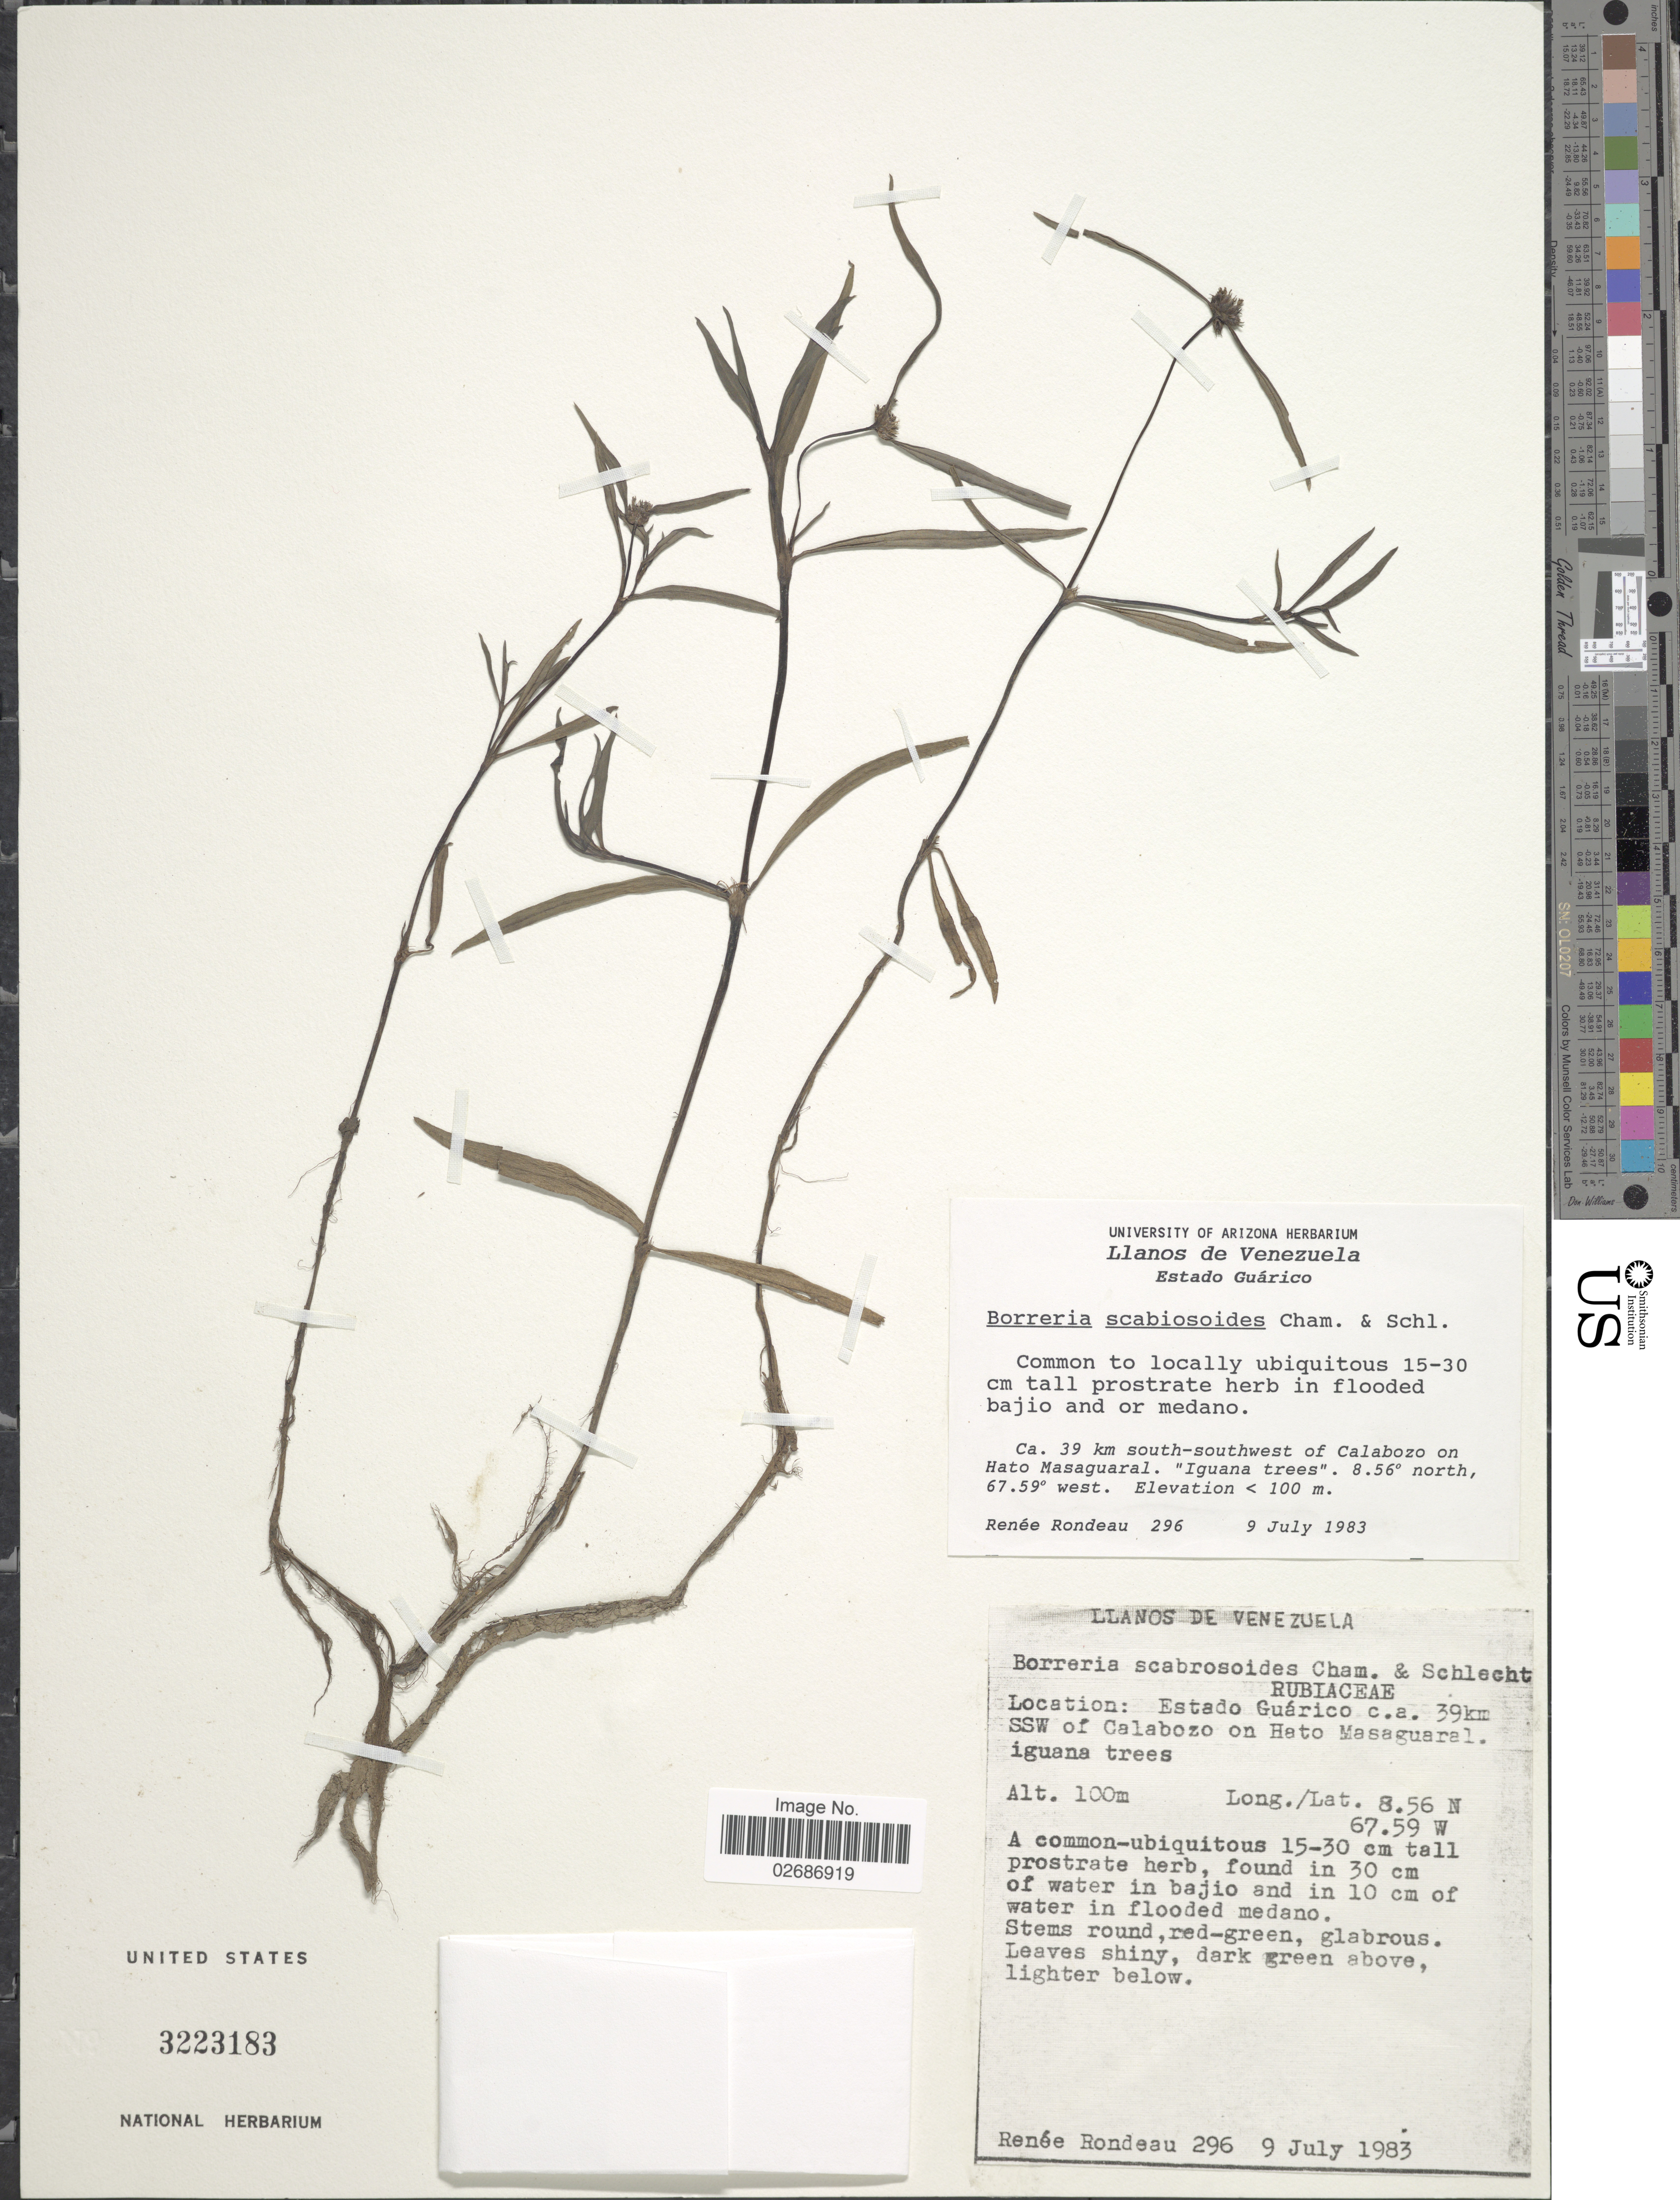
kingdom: Plantae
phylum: Tracheophyta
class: Magnoliopsida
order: Gentianales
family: Rubiaceae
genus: Borreria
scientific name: Borreria scabiosoides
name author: Cham. & Schltdl.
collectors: R. Rondeau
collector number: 296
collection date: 1983-07-09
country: Venezuela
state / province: Guárico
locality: Ca. 39 km south-southwest of Calabozo on Hato Masaguaral, "Iguana trees"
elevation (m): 100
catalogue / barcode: US 3223183